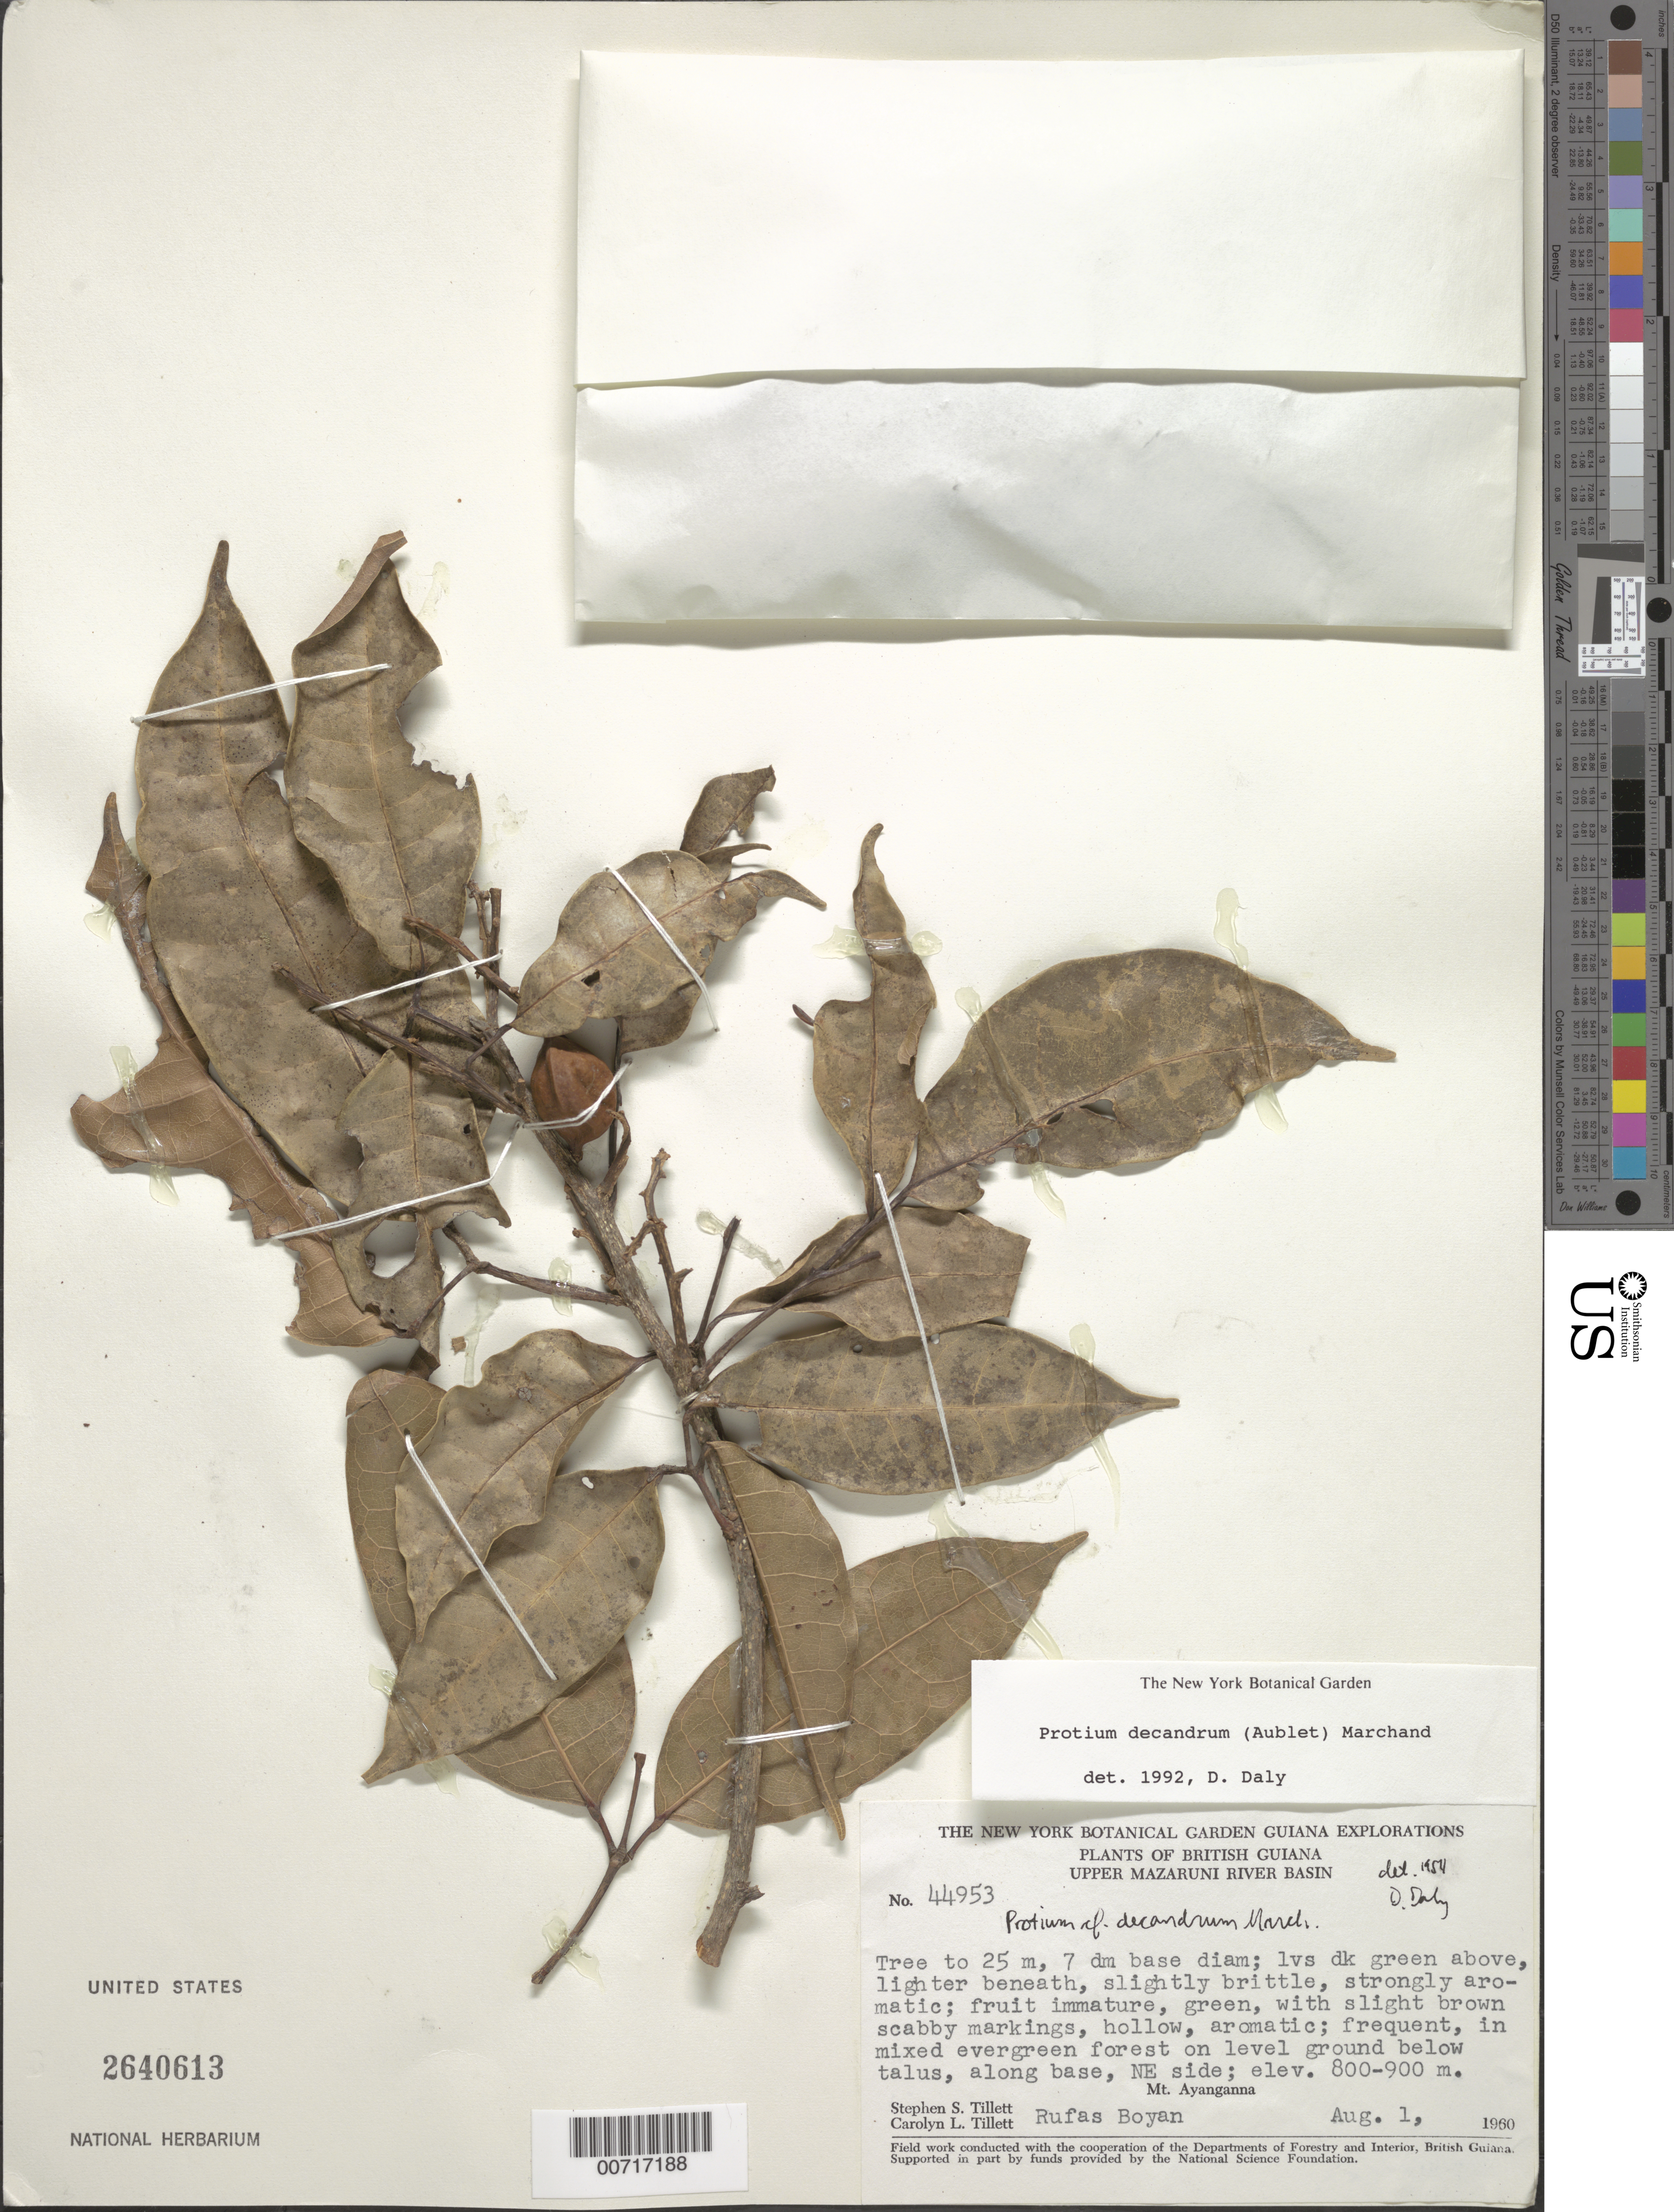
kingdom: Plantae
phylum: Tracheophyta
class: Magnoliopsida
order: Sapindales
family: Burseraceae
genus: Protium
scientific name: Protium decandrum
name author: (Aubl.) Marchand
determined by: Daly, D. C.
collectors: S. S. Tillett, C. L. Tillett & R. Boyan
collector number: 44953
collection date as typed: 1-Aug-60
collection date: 1960-08-01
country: Guyana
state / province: Cuyuni-Mazaruni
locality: Mt. Ayanganna, NE side of, Upper Mazaruni R Basin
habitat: Mixed evergreen forest on level ground below talus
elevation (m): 800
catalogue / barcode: US 2640613